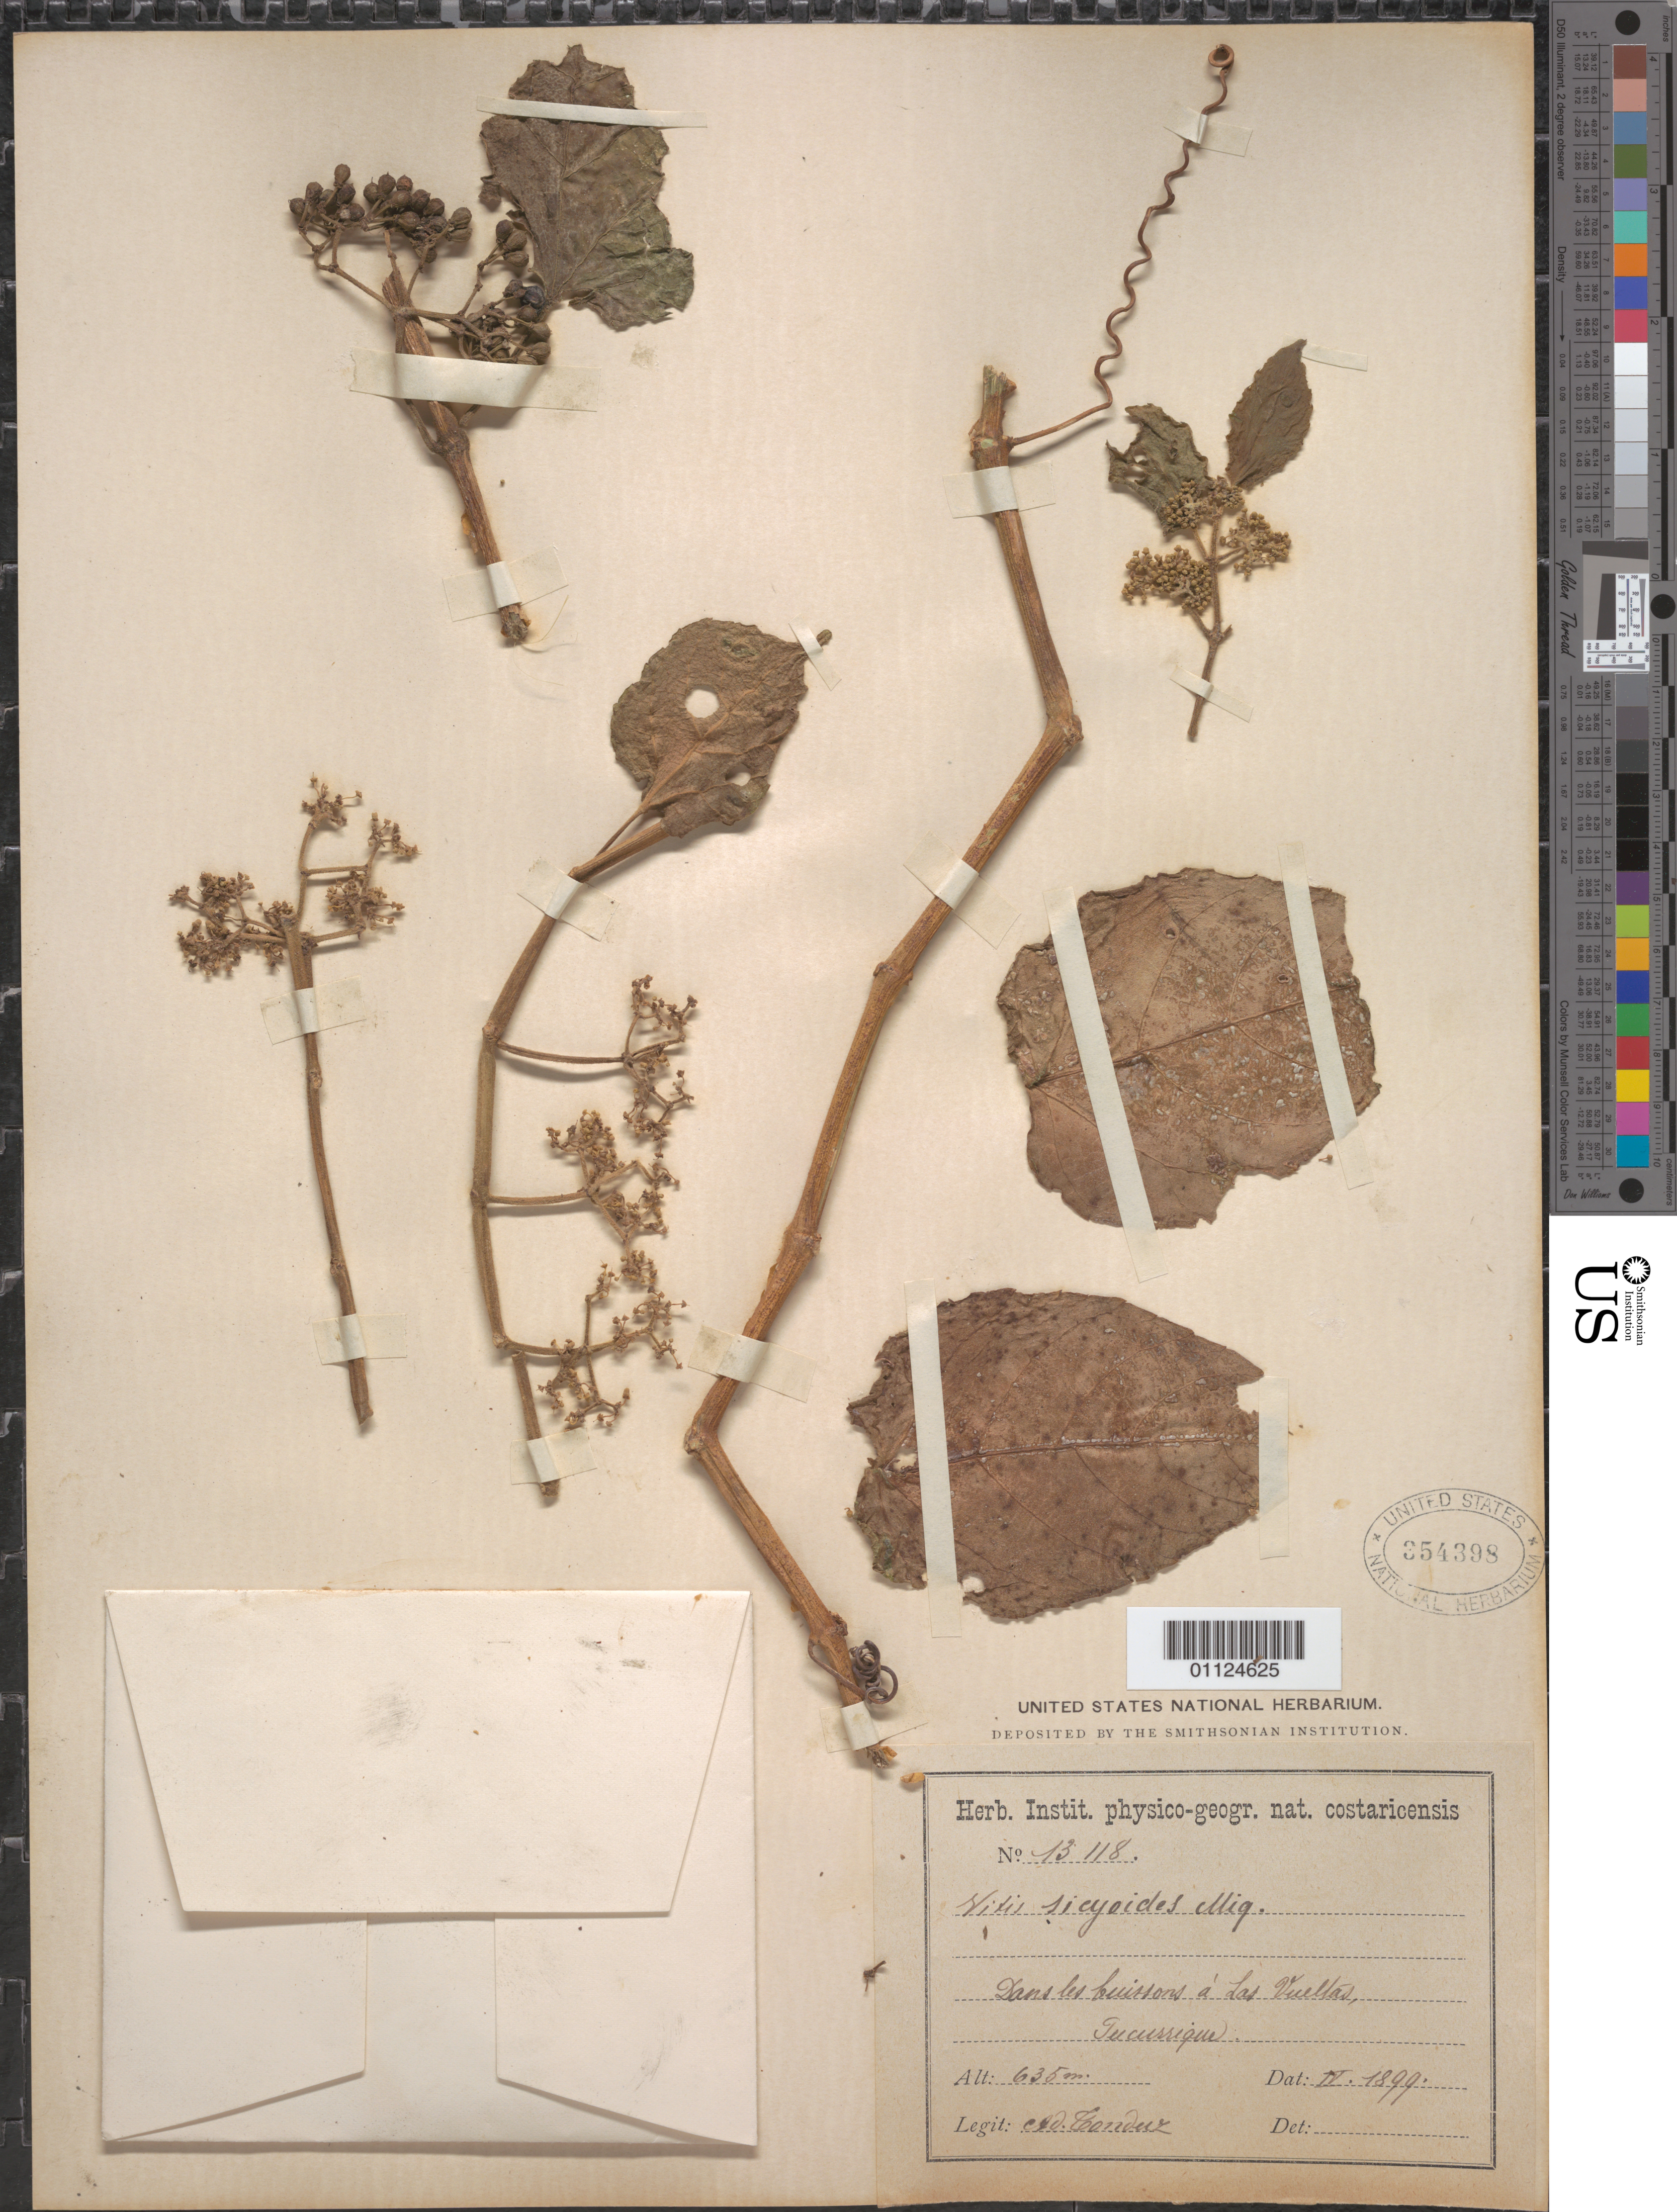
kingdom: Plantae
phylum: Tracheophyta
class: Magnoliopsida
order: Vitales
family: Vitaceae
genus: Cissus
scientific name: Cissus verticillata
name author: (L.) Nicolson & C.E. Jarvis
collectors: A. Tonduz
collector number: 13118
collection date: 1899-04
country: Costa Rica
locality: Tucurrique.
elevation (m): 635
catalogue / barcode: US 354398